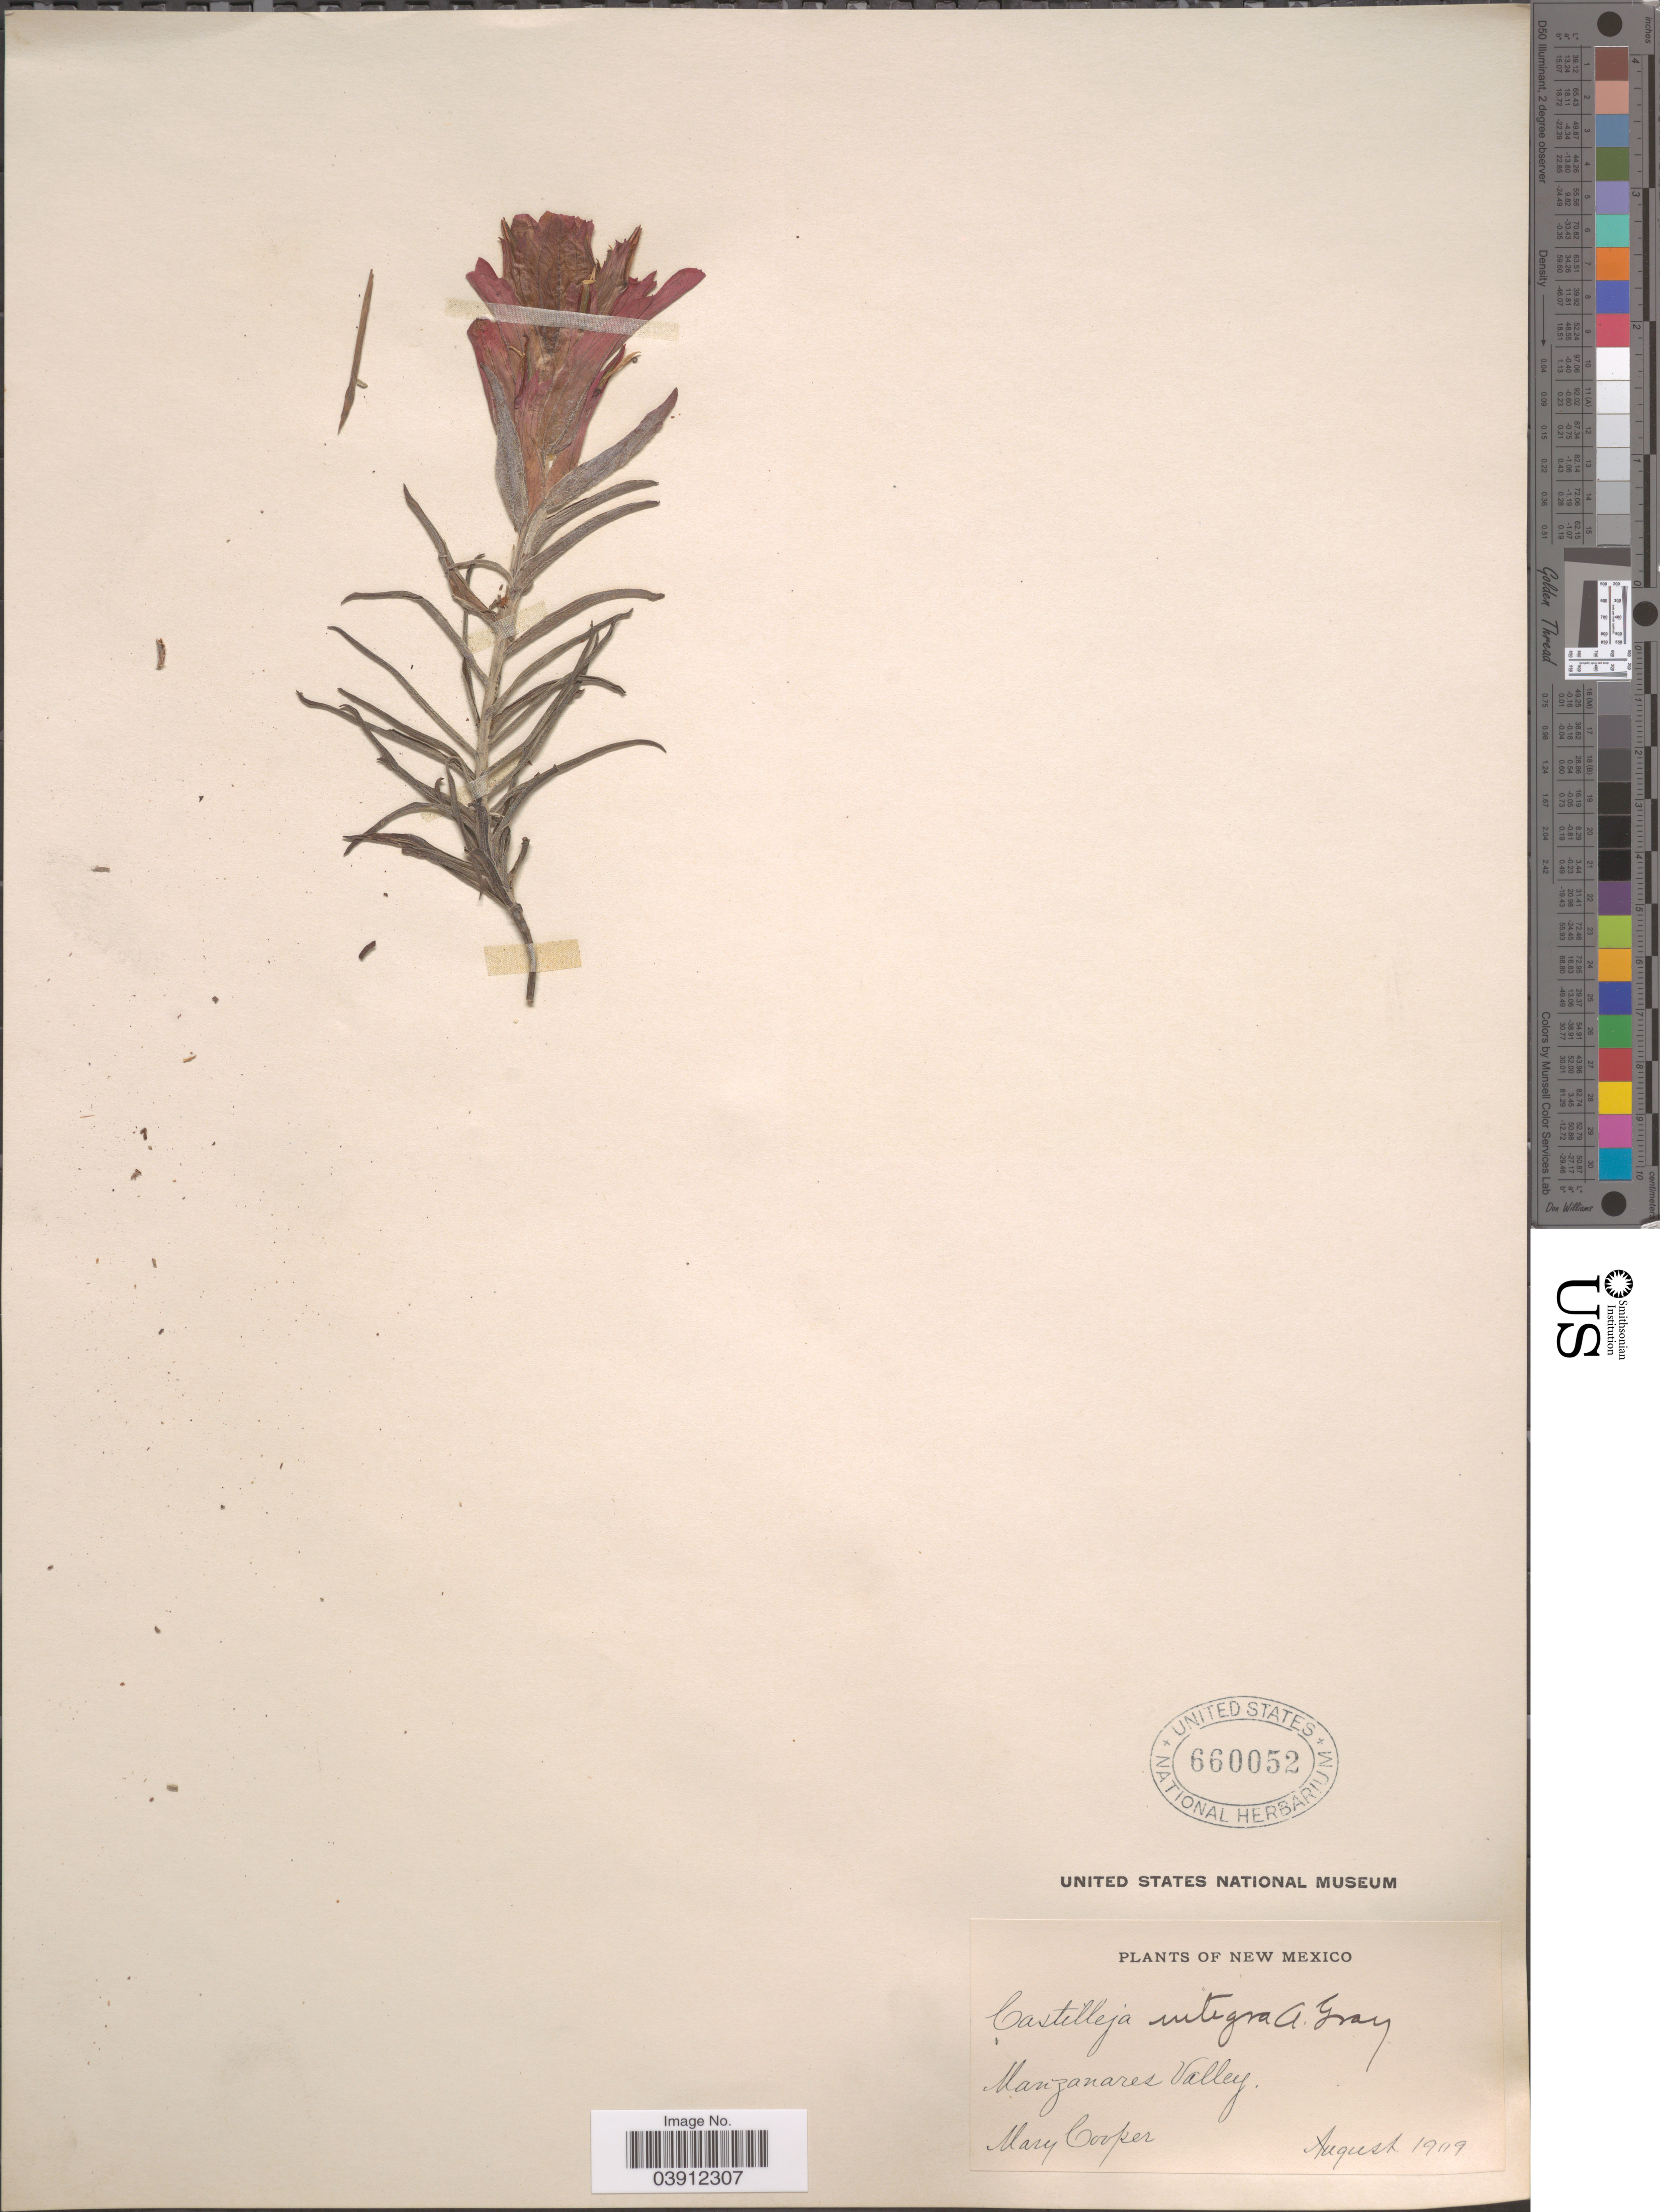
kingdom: Plantae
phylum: Tracheophyta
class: Magnoliopsida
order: Lamiales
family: Orobanchaceae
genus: Castilleja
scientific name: Castilleja integra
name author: A. Gray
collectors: M. Cooper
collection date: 1909-08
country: United States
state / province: New Mexico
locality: Manzanares Valley.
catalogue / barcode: US 660052